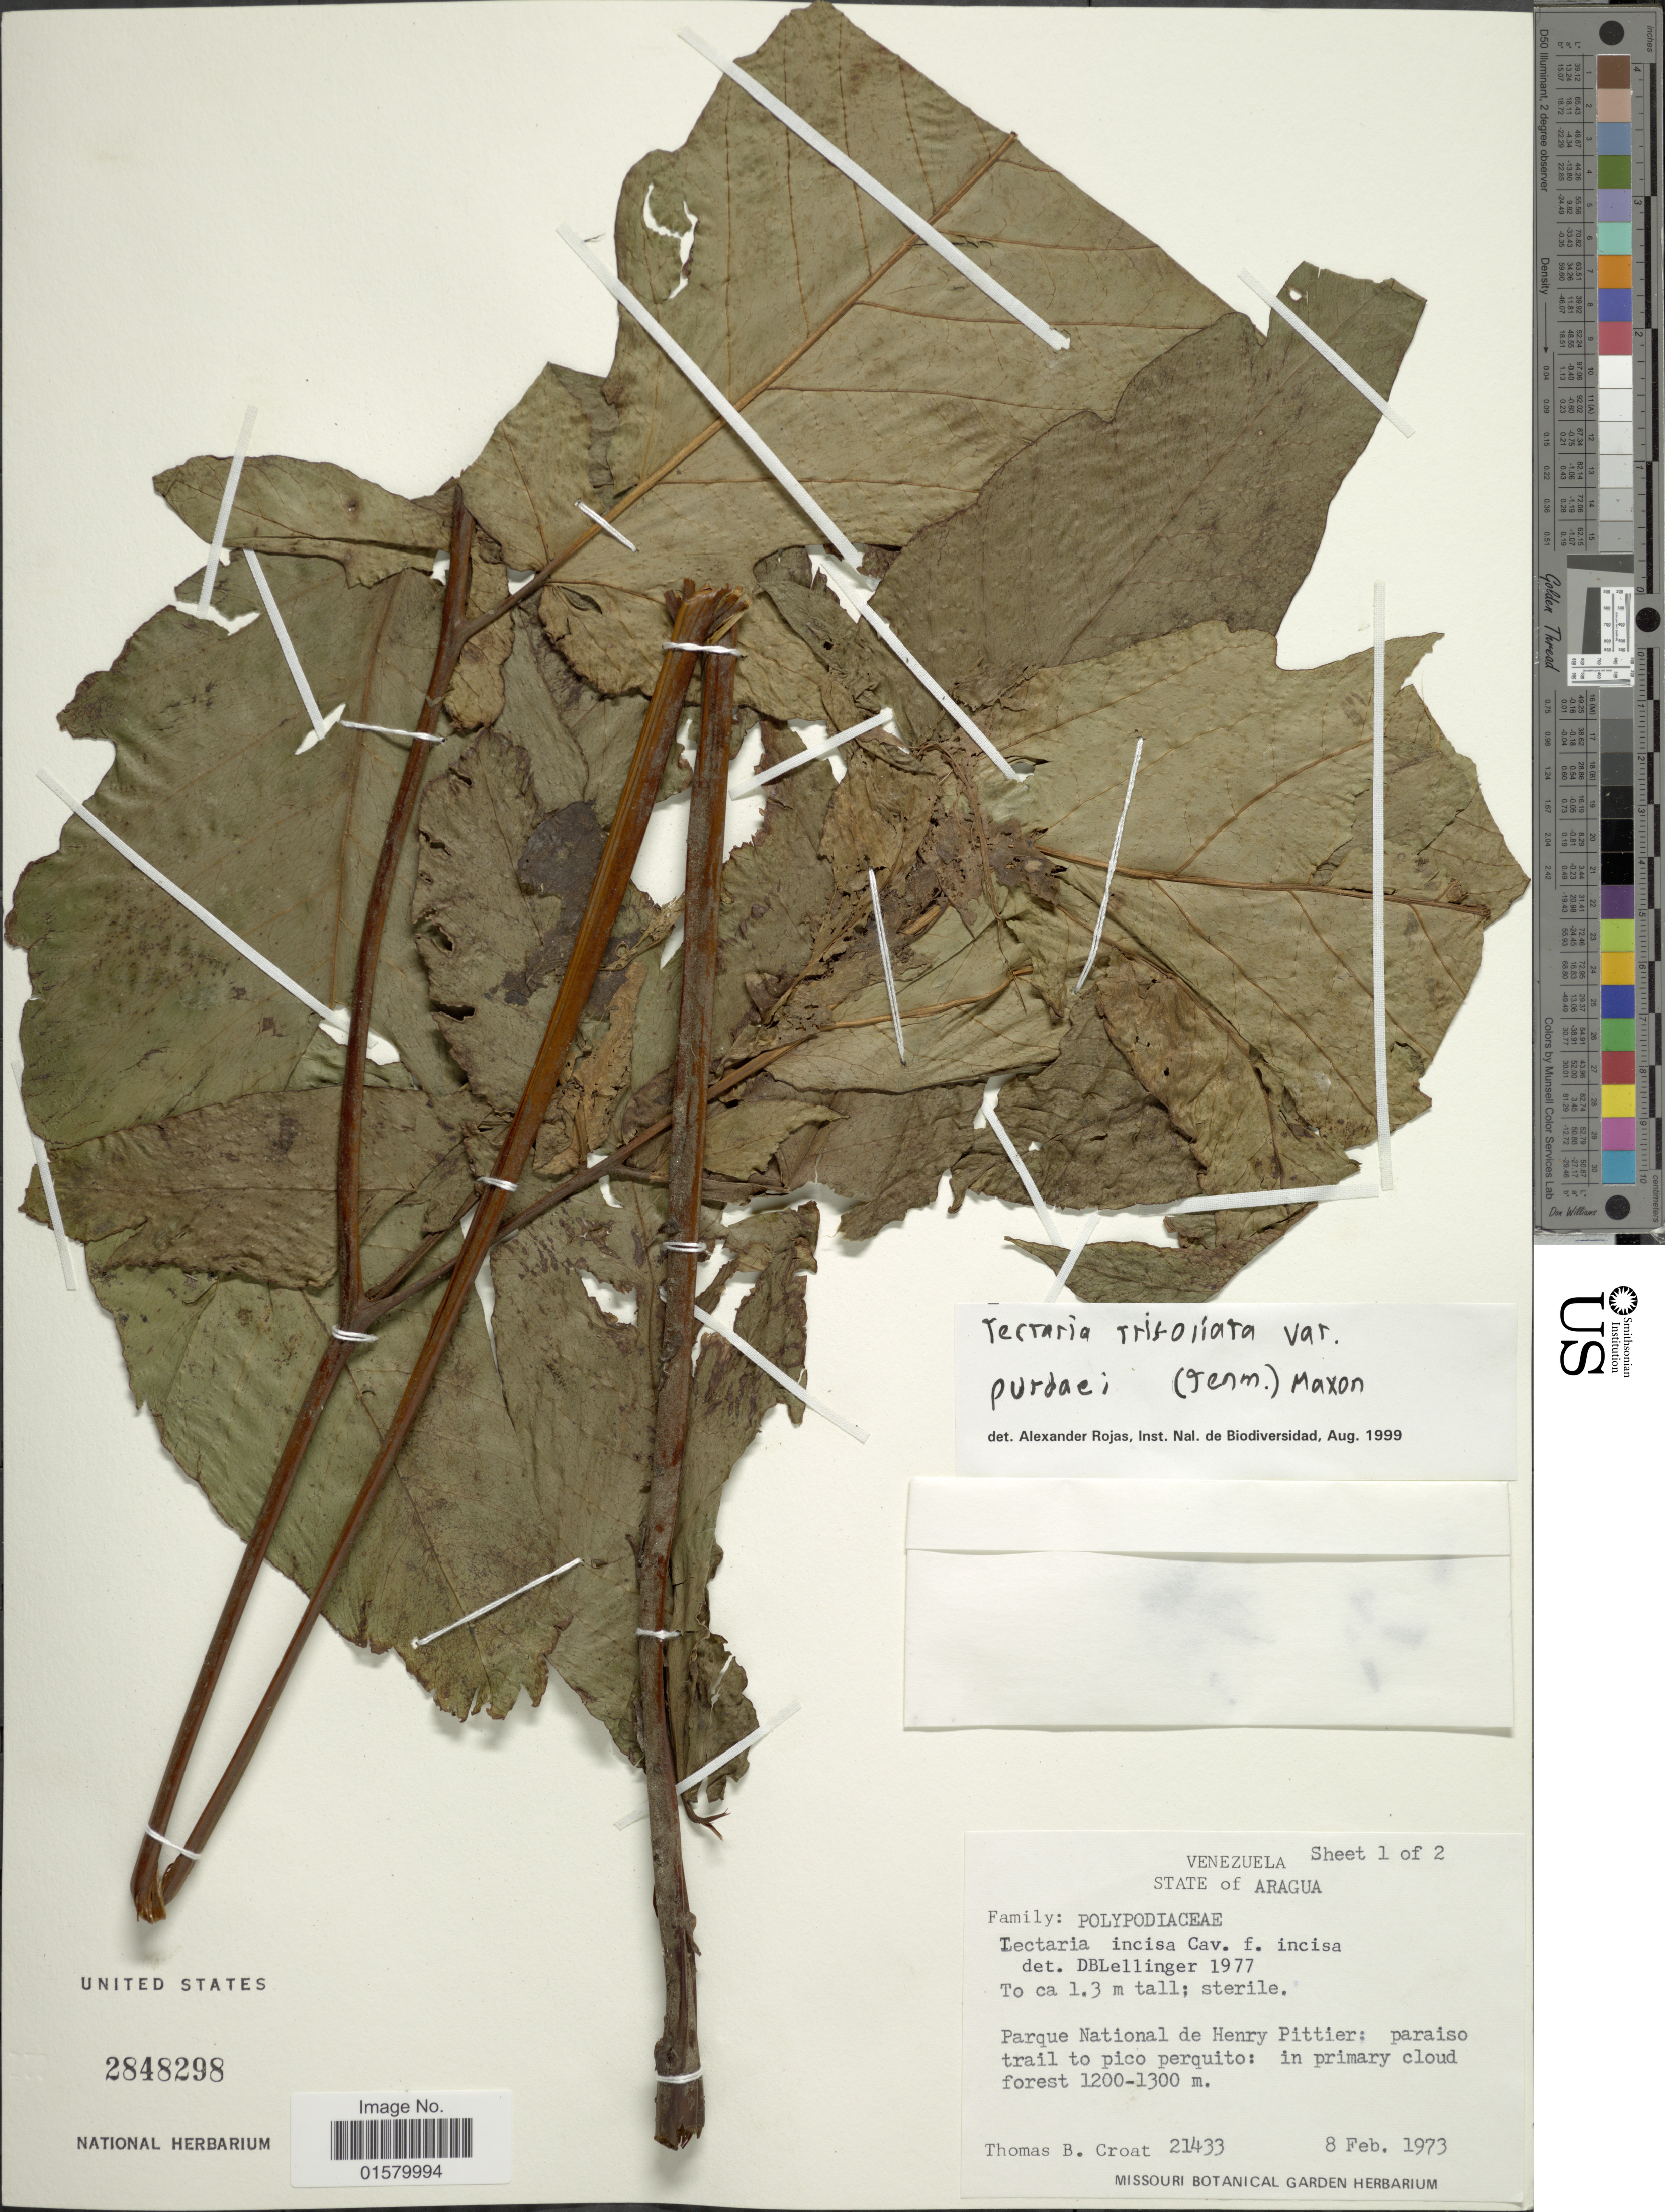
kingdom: Plantae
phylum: Tracheophyta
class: Polypodiopsida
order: Polypodiales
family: Tectariaceae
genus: Tectaria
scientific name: Tectaria trifoliata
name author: (L.) Cav.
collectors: T. B. Croat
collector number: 21433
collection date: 1973-02-08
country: Venezuela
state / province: Aragua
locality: State of Aragua, Parque National de Henry Pittier: paraiso trail to pico perquito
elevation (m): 120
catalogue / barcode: US 2848298